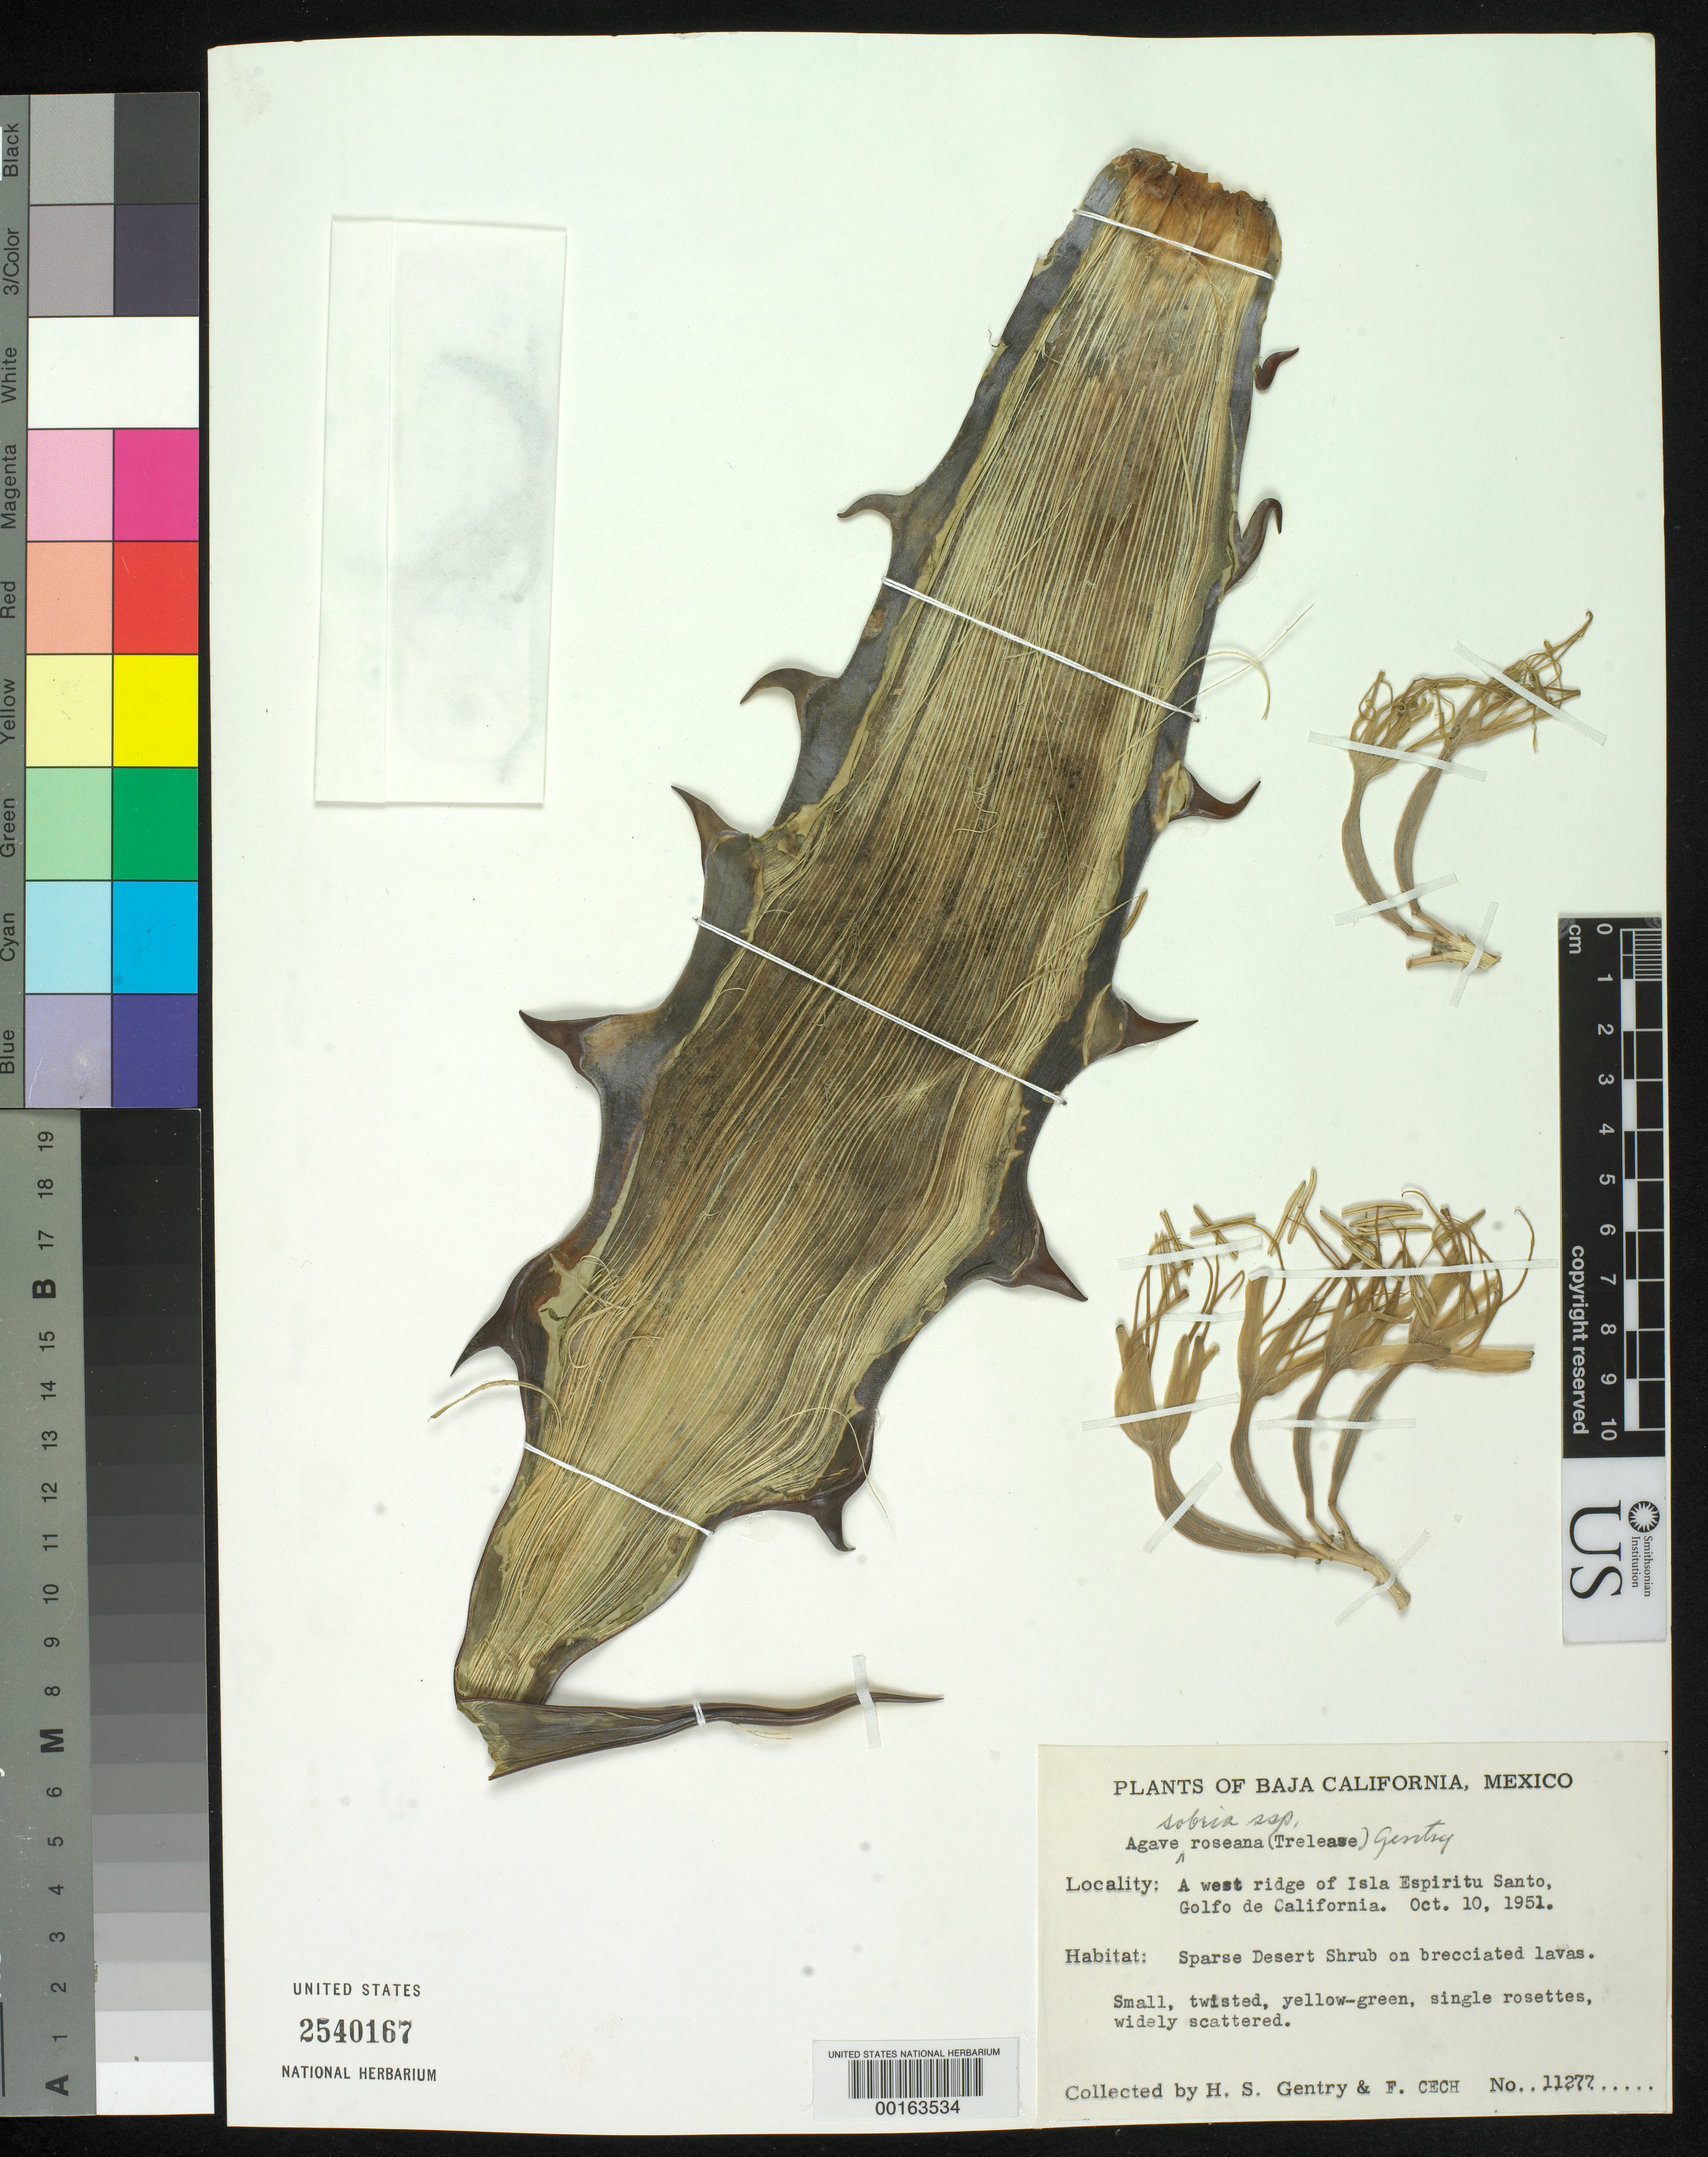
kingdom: Plantae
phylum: Tracheophyta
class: Liliopsida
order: Asparagales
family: Asparagaceae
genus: Agave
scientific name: Agave sobria subsp. roseana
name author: (Trel.) Gentry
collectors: H. S. Gentry & F. Cech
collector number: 11277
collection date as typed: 10 Oct 1951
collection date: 1951-10-10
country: Mexico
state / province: Baja California Sur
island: Espiritu Santo Island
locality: W ridge of Isla Espiritu Santo, Golfo de California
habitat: Sparse desert shrub on brecciated lavas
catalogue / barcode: US 2540167